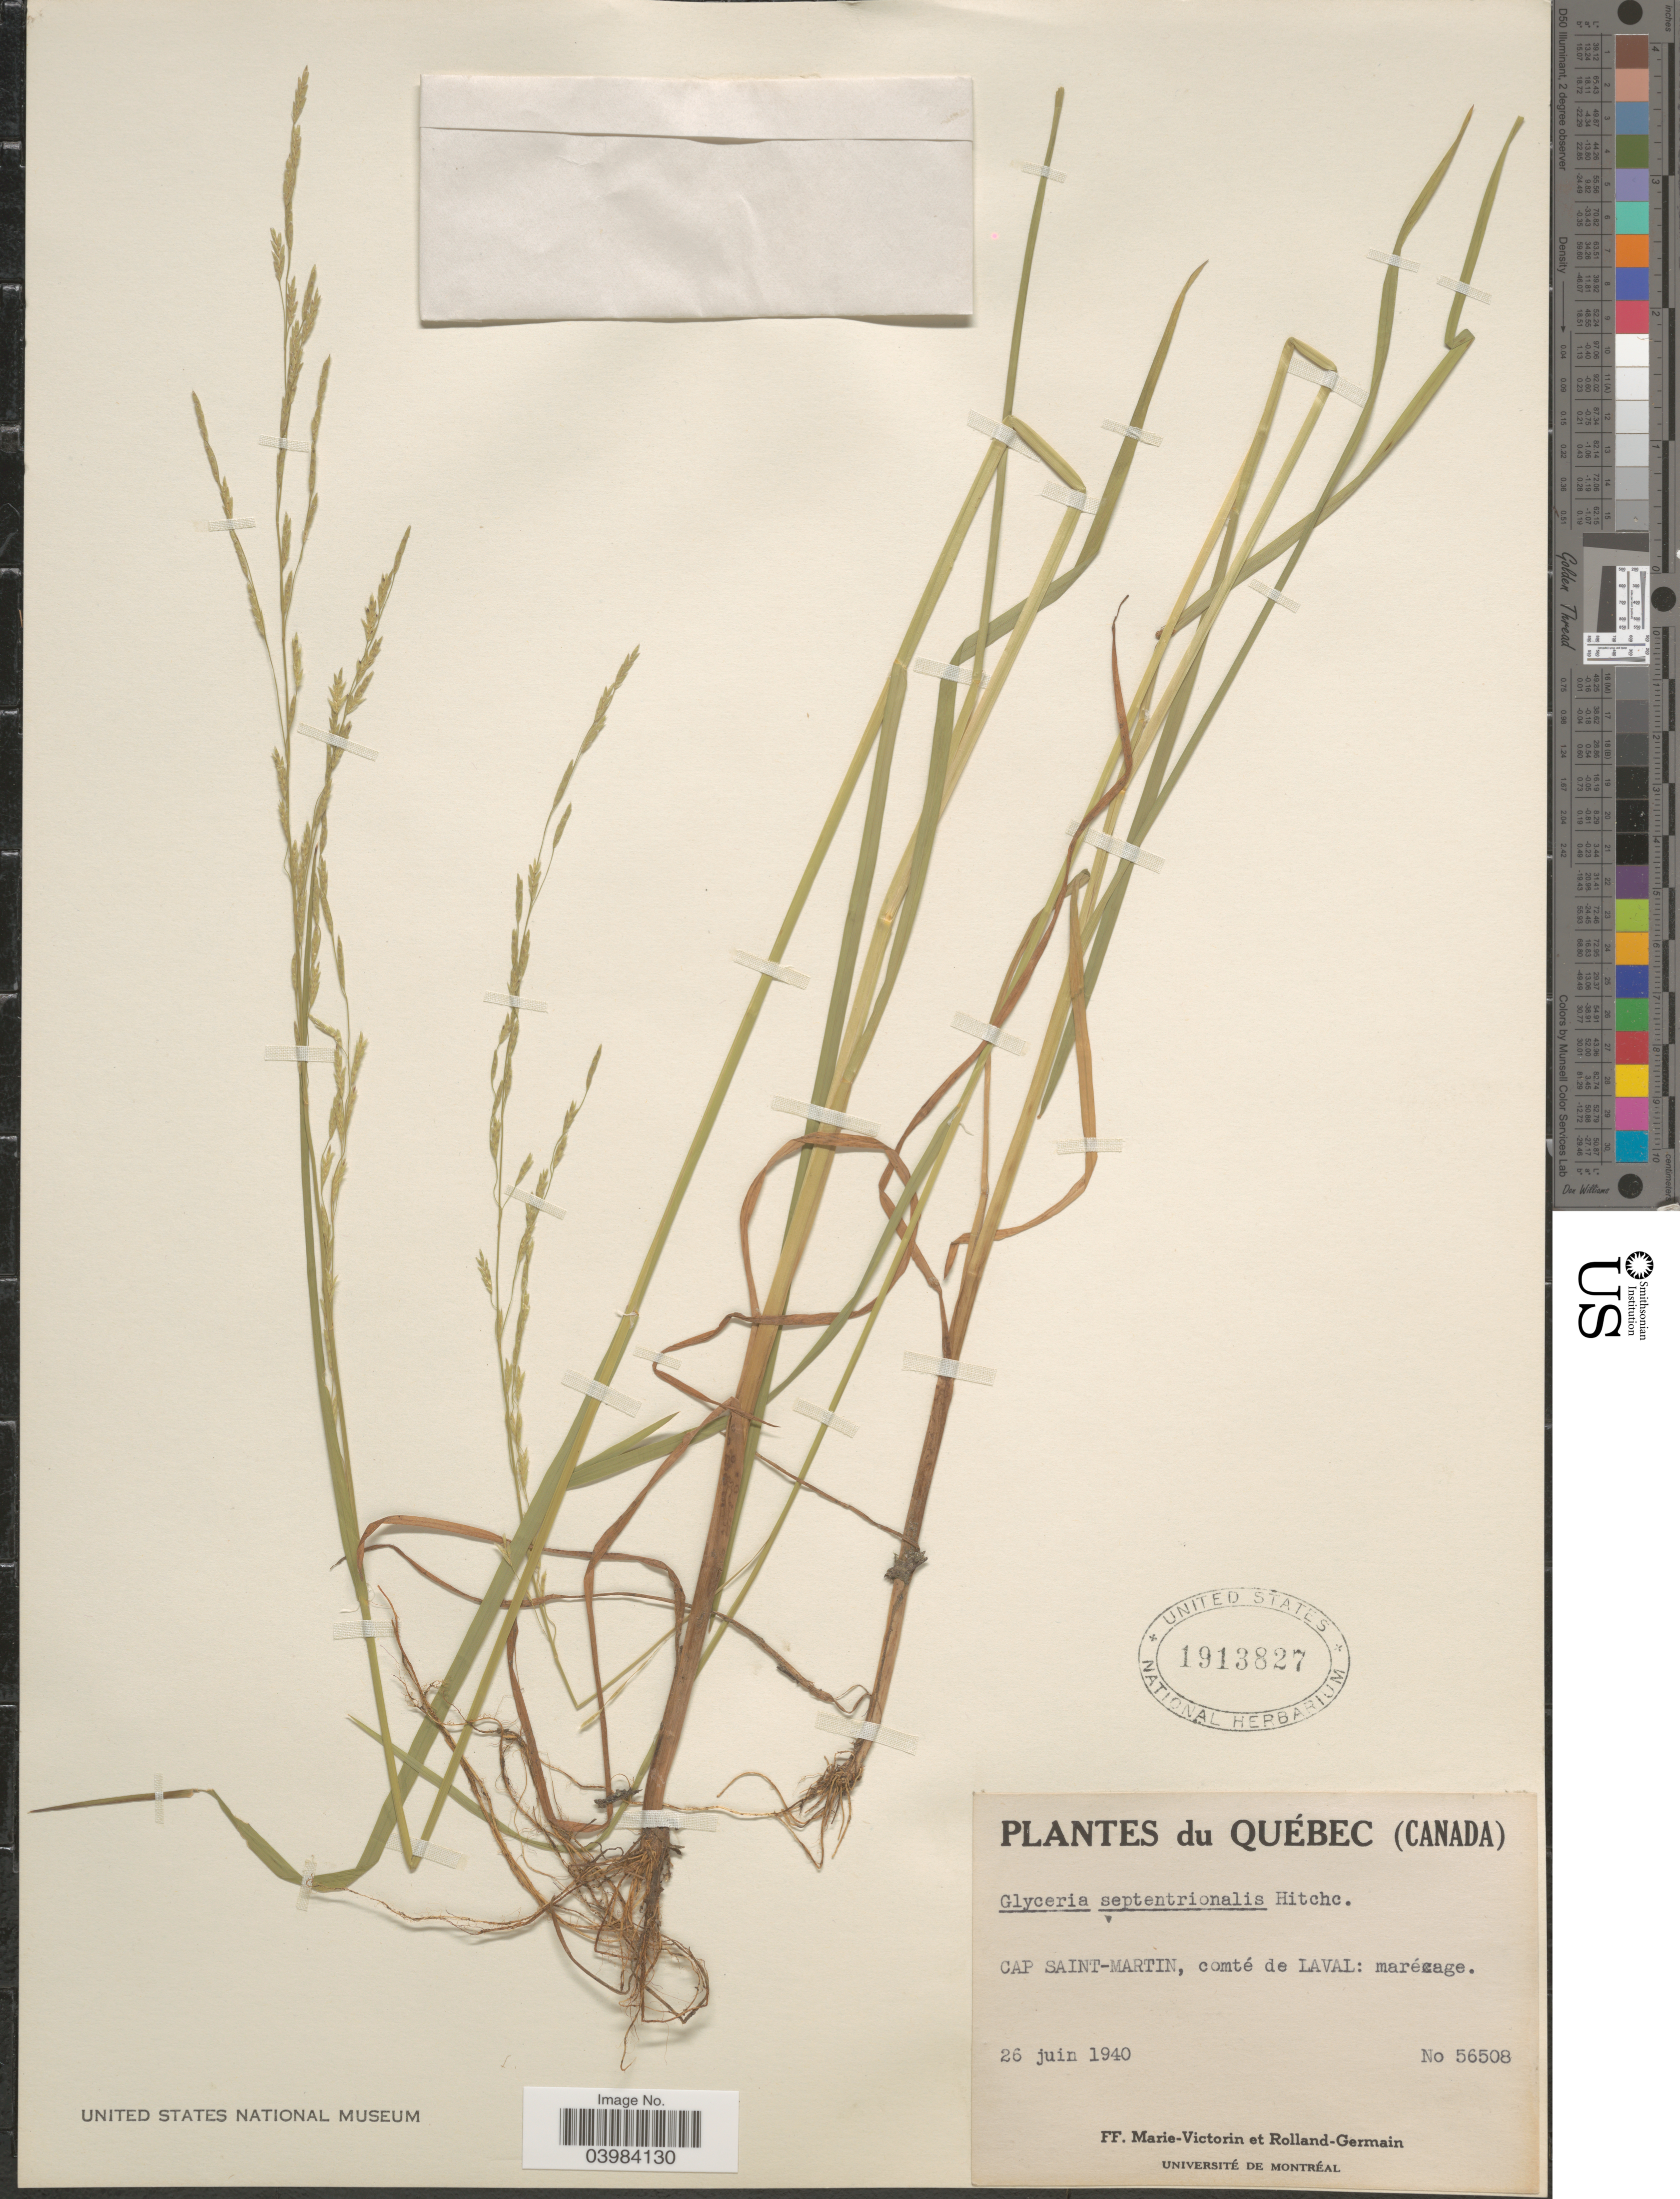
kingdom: Plantae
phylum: Tracheophyta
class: Liliopsida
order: Poales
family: Poaceae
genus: Glyceria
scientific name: Glyceria septentrionalis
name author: Hitchc.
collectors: F. Marie-Victorin & Rolland-Germain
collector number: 56508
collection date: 1940-06-26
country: Canada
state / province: Quebec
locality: Cap Saint-Martin, comté de Laval.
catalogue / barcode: US 1913827